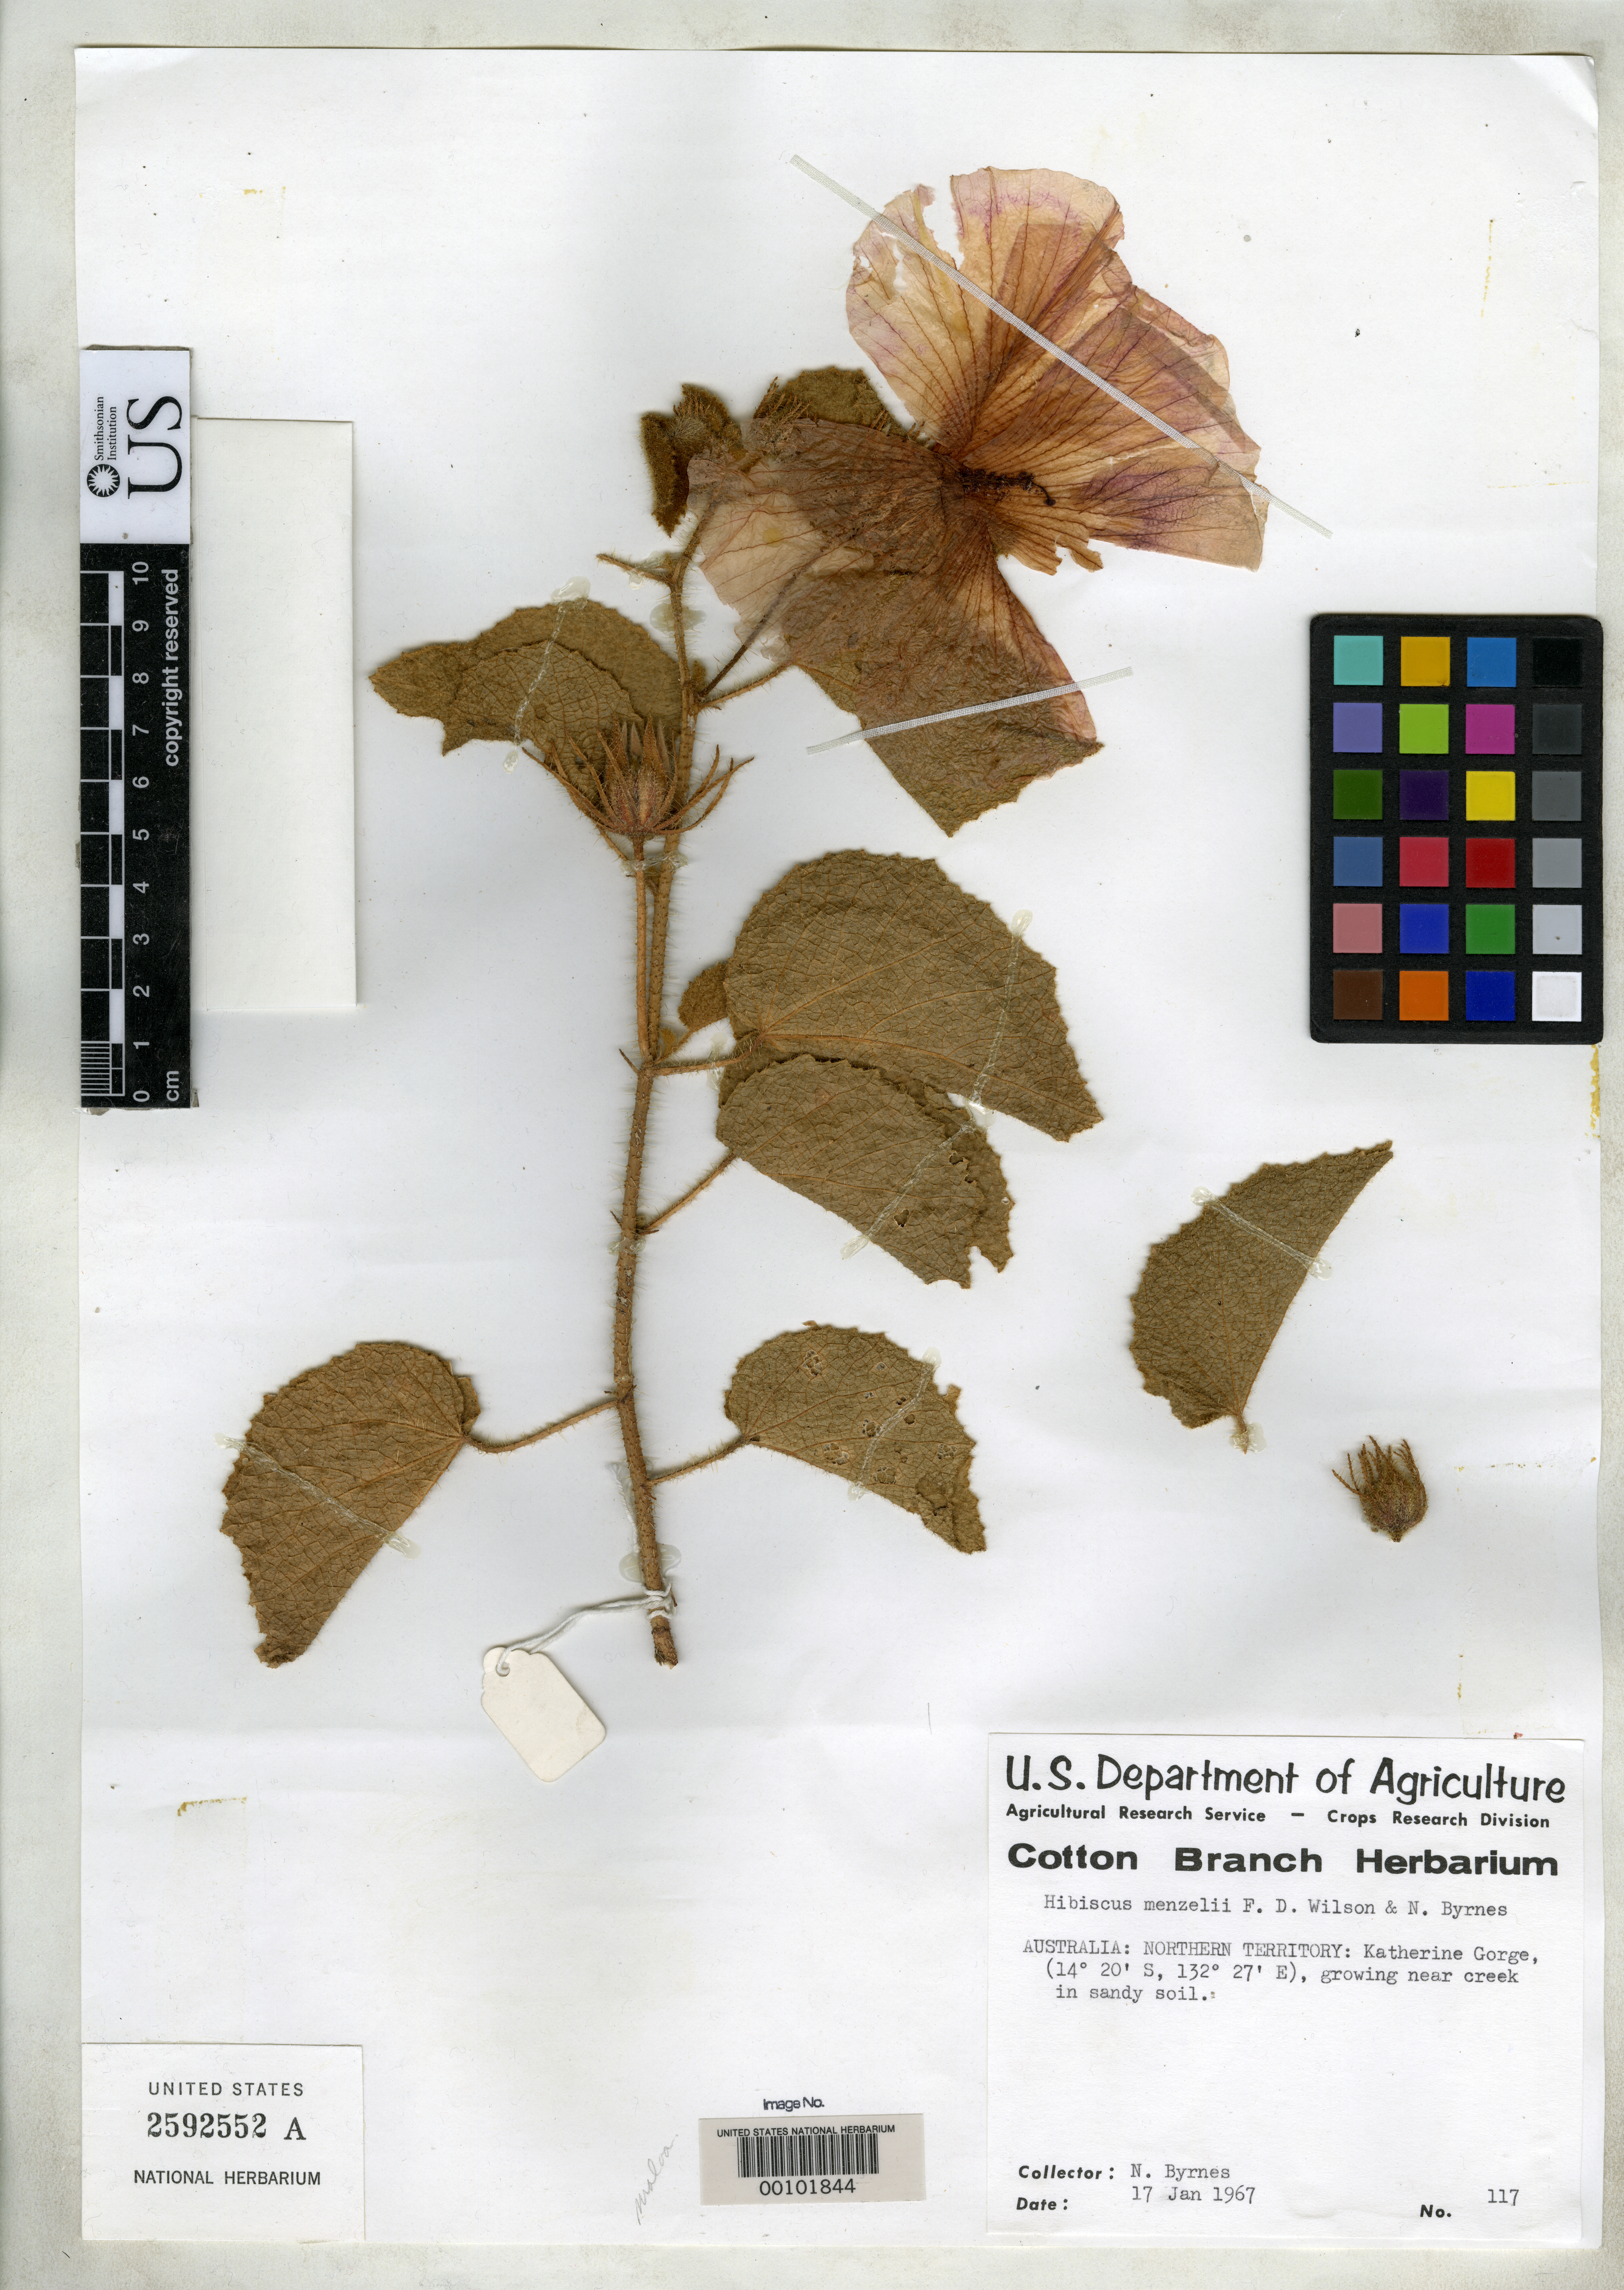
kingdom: Plantae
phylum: Tracheophyta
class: Magnoliopsida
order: Malvales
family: Malvaceae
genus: Hibiscus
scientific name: Hibiscus menzeliae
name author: F.D. Wilson & Byrnes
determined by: Fryxell, Paul A.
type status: Isotype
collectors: N. Byrnes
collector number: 117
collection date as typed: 17 Jan 1967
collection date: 1967-01-17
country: Australia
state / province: Northern Territory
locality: Katherine Gorge.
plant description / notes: Published as Hibiscus mengelii, but since it was named for Margeret Mengel, the code considers it a correctable error and it is Hibiscus menzeliae (L.J. Dorr, 7 July 2025)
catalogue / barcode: US 2592552A